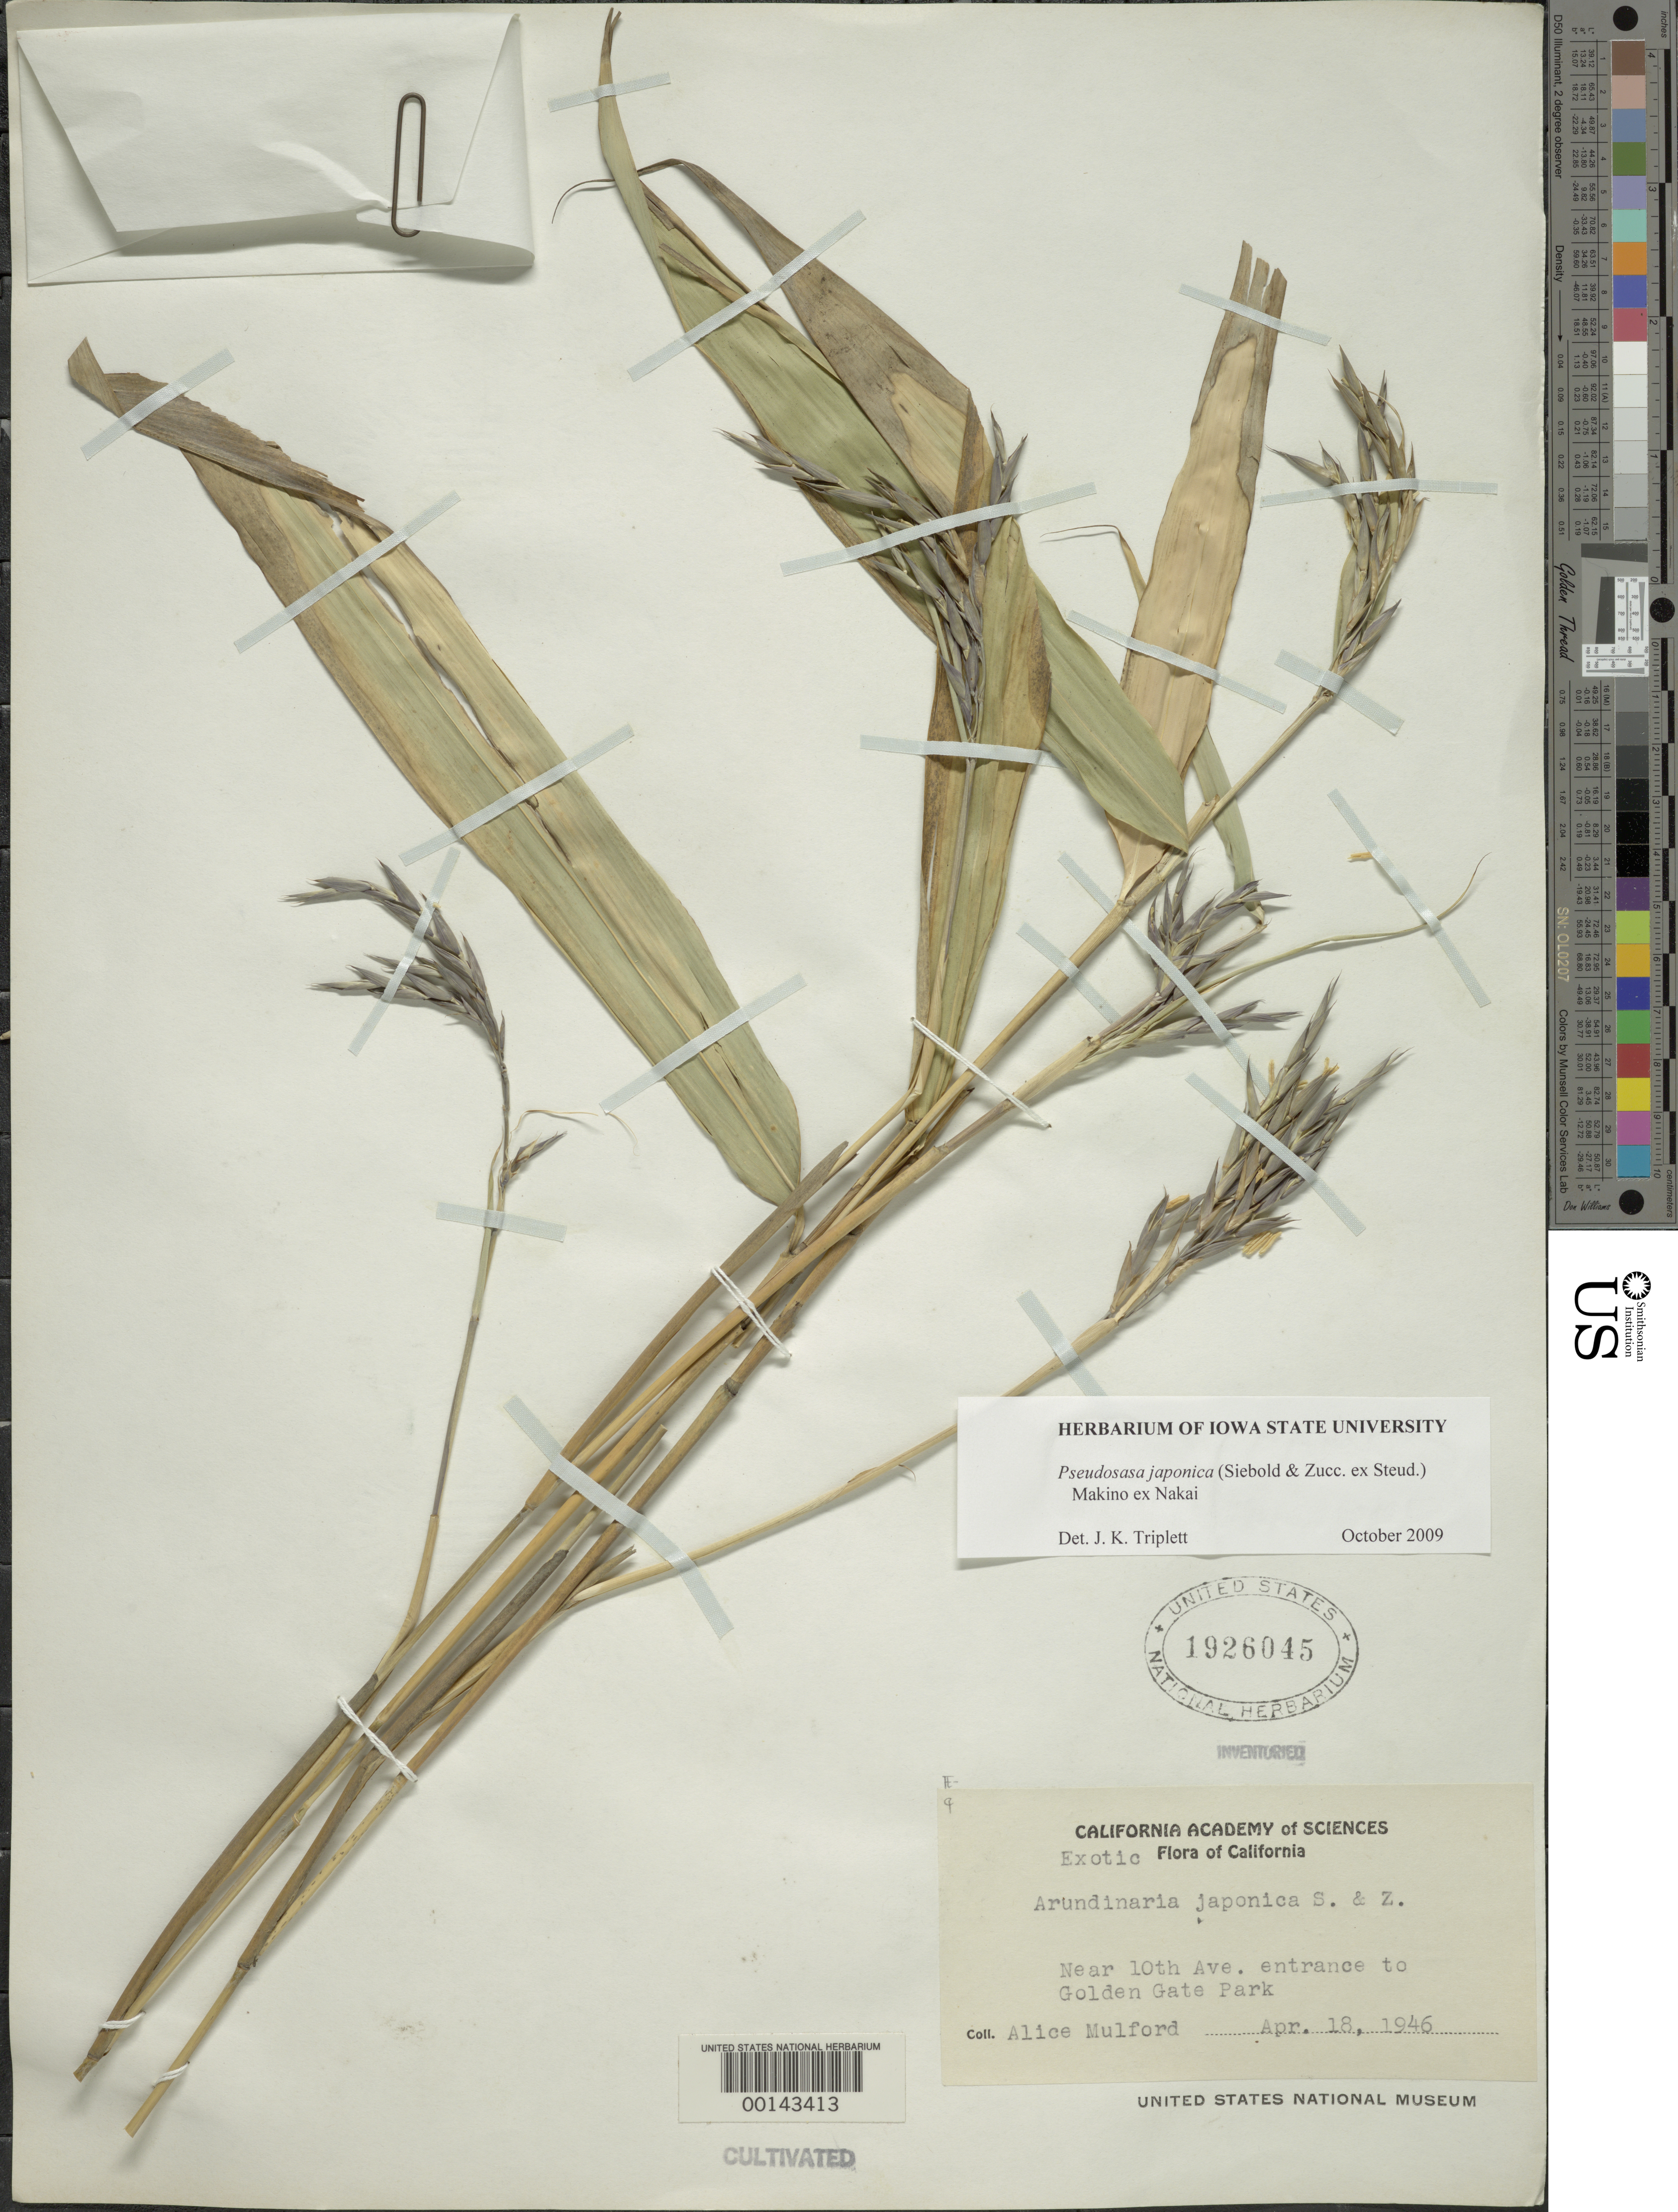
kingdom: Plantae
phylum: Tracheophyta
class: Liliopsida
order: Poales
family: Poaceae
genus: Pseudosasa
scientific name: Pseudosasa japonica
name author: (Siebold & Zucc. ex Steud.) Makino ex Nakai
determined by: Triplett, J. K.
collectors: A. Mulford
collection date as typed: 18 Apr 1946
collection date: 1946-04-18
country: United States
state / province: California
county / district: San Francisco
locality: Near 10th Ave entrance to Golden Gate Park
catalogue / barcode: US 1926045